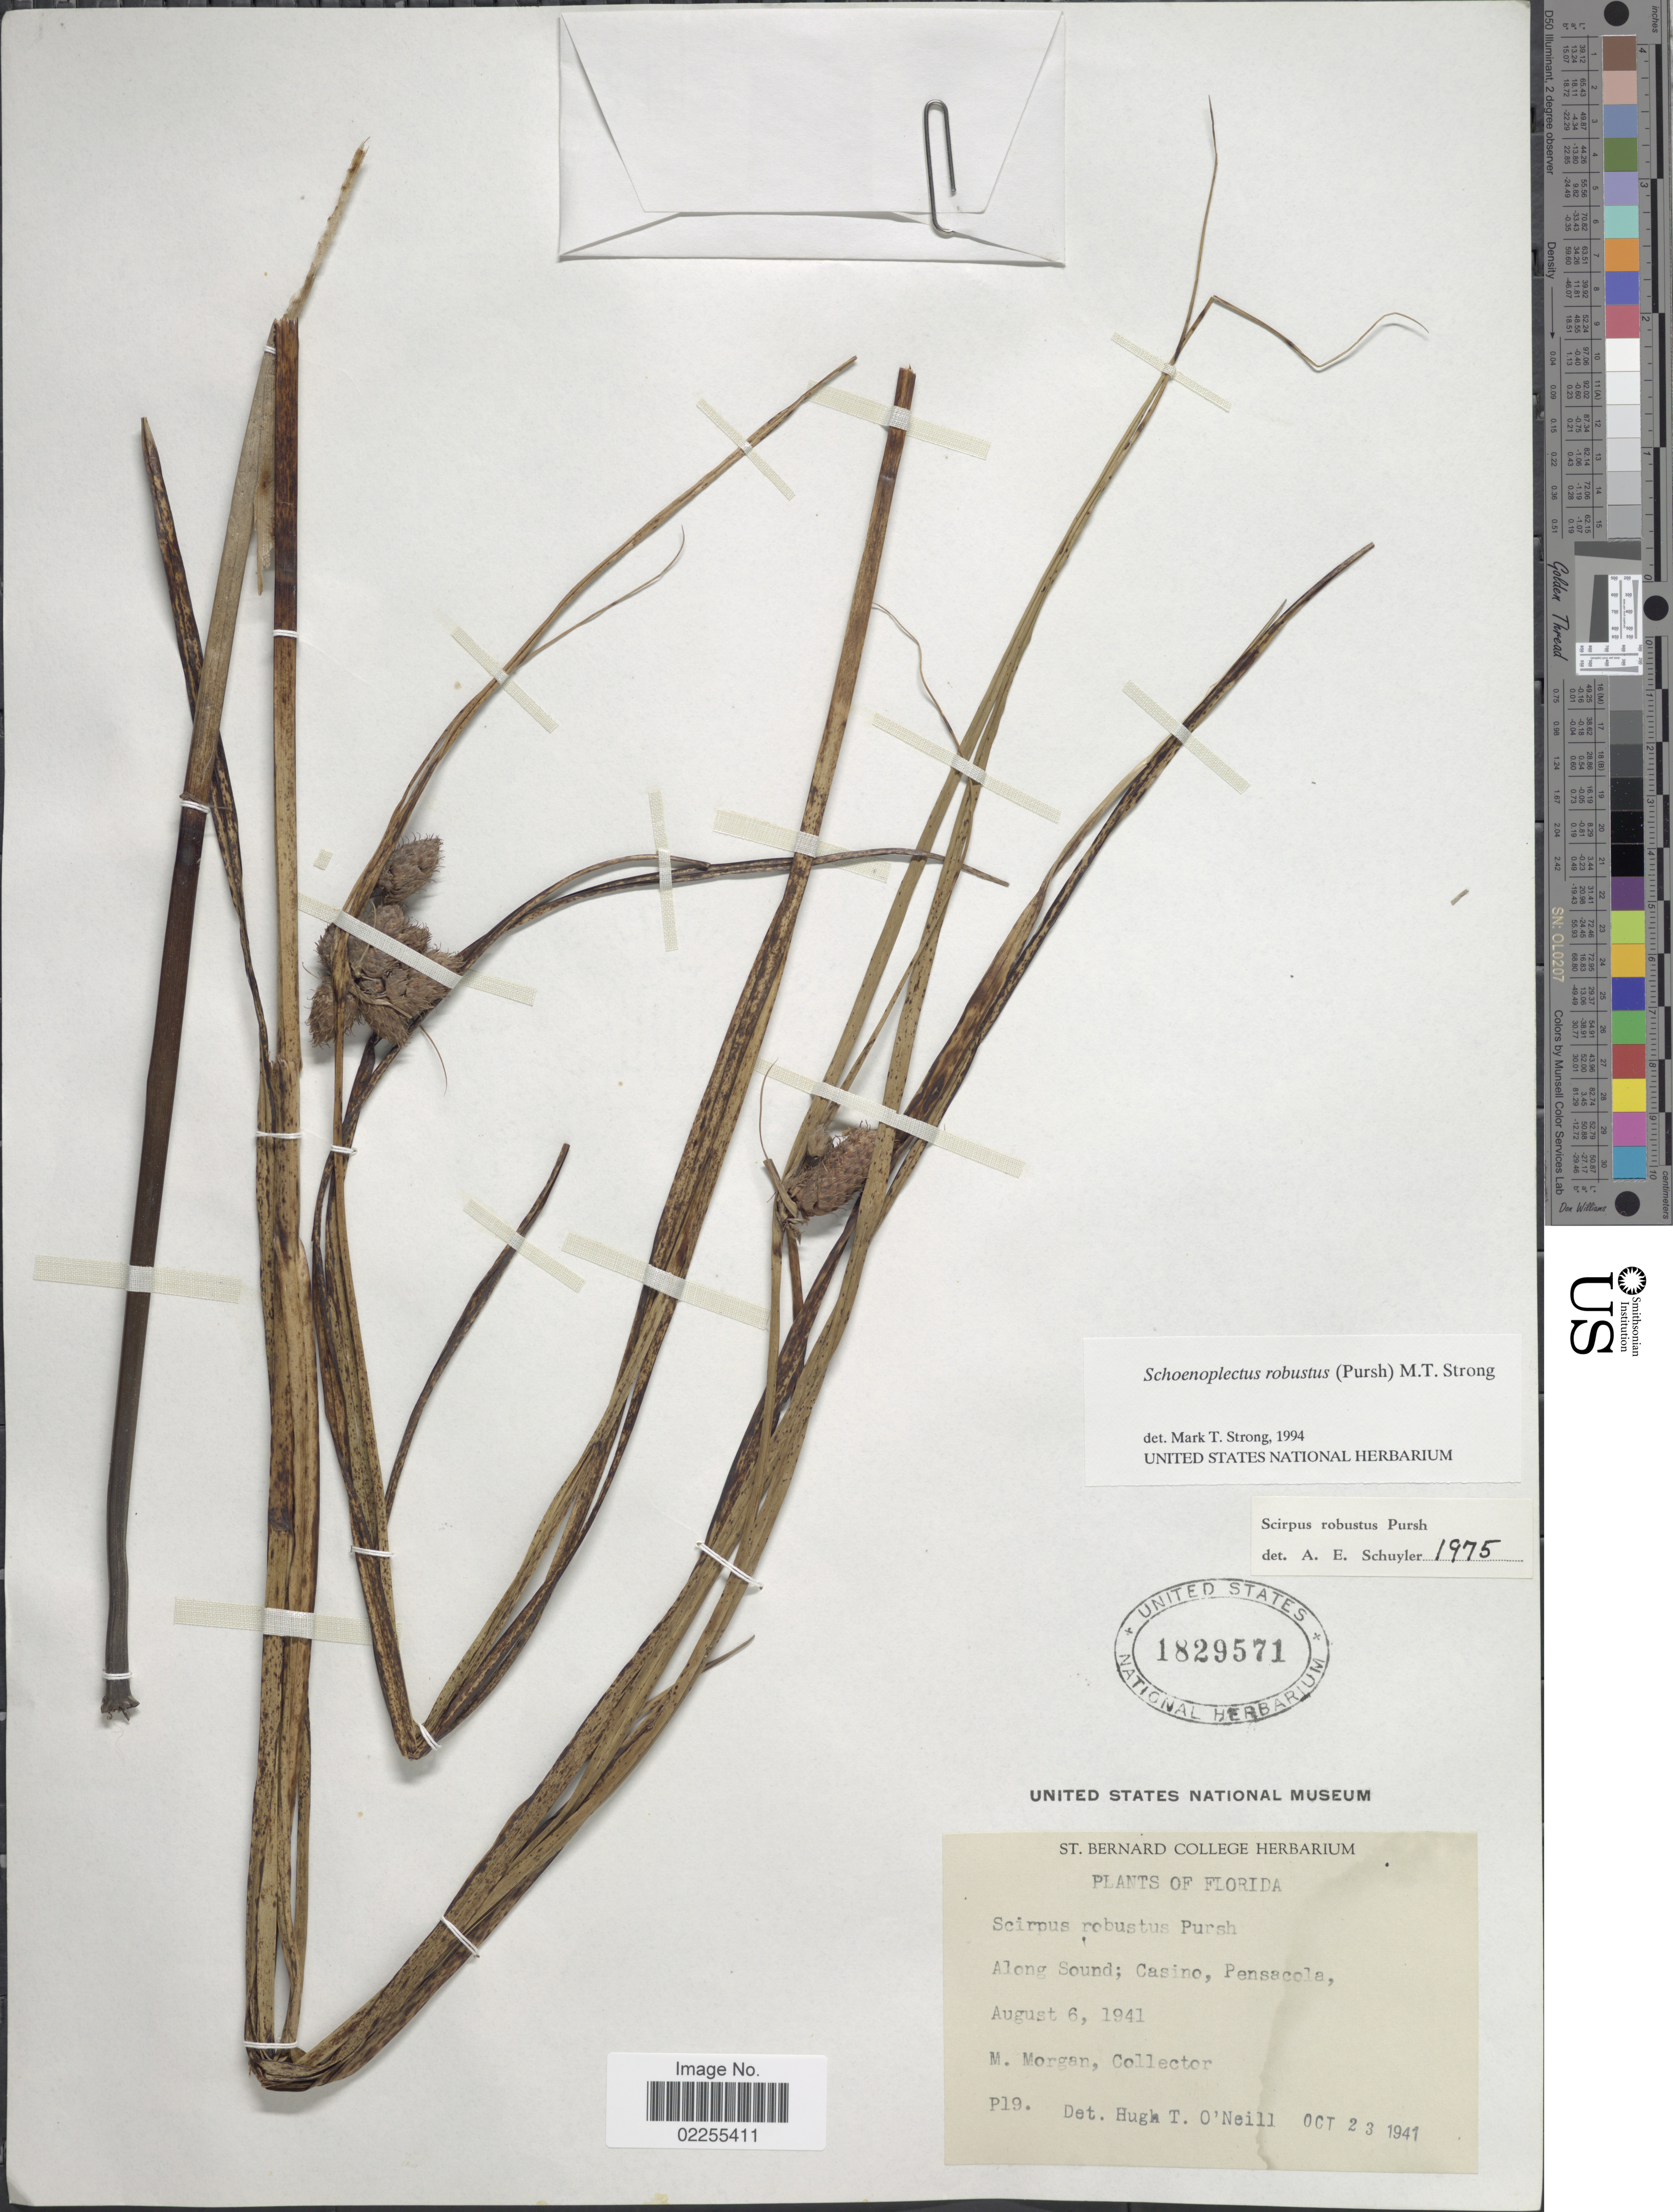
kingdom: Plantae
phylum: Tracheophyta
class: Liliopsida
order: Poales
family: Cyperaceae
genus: Bolboschoenus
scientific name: Bolboschoenus robustus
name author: (Pursh) Soják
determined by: Strong, M. T., (US), Smithsonian Institution - National Museum of Natural History (UNITED STATES)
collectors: M. Morgan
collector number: P19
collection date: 1941-08-06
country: United States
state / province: Florida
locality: Along Sound; Casino, Pensacola.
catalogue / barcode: US 1829571